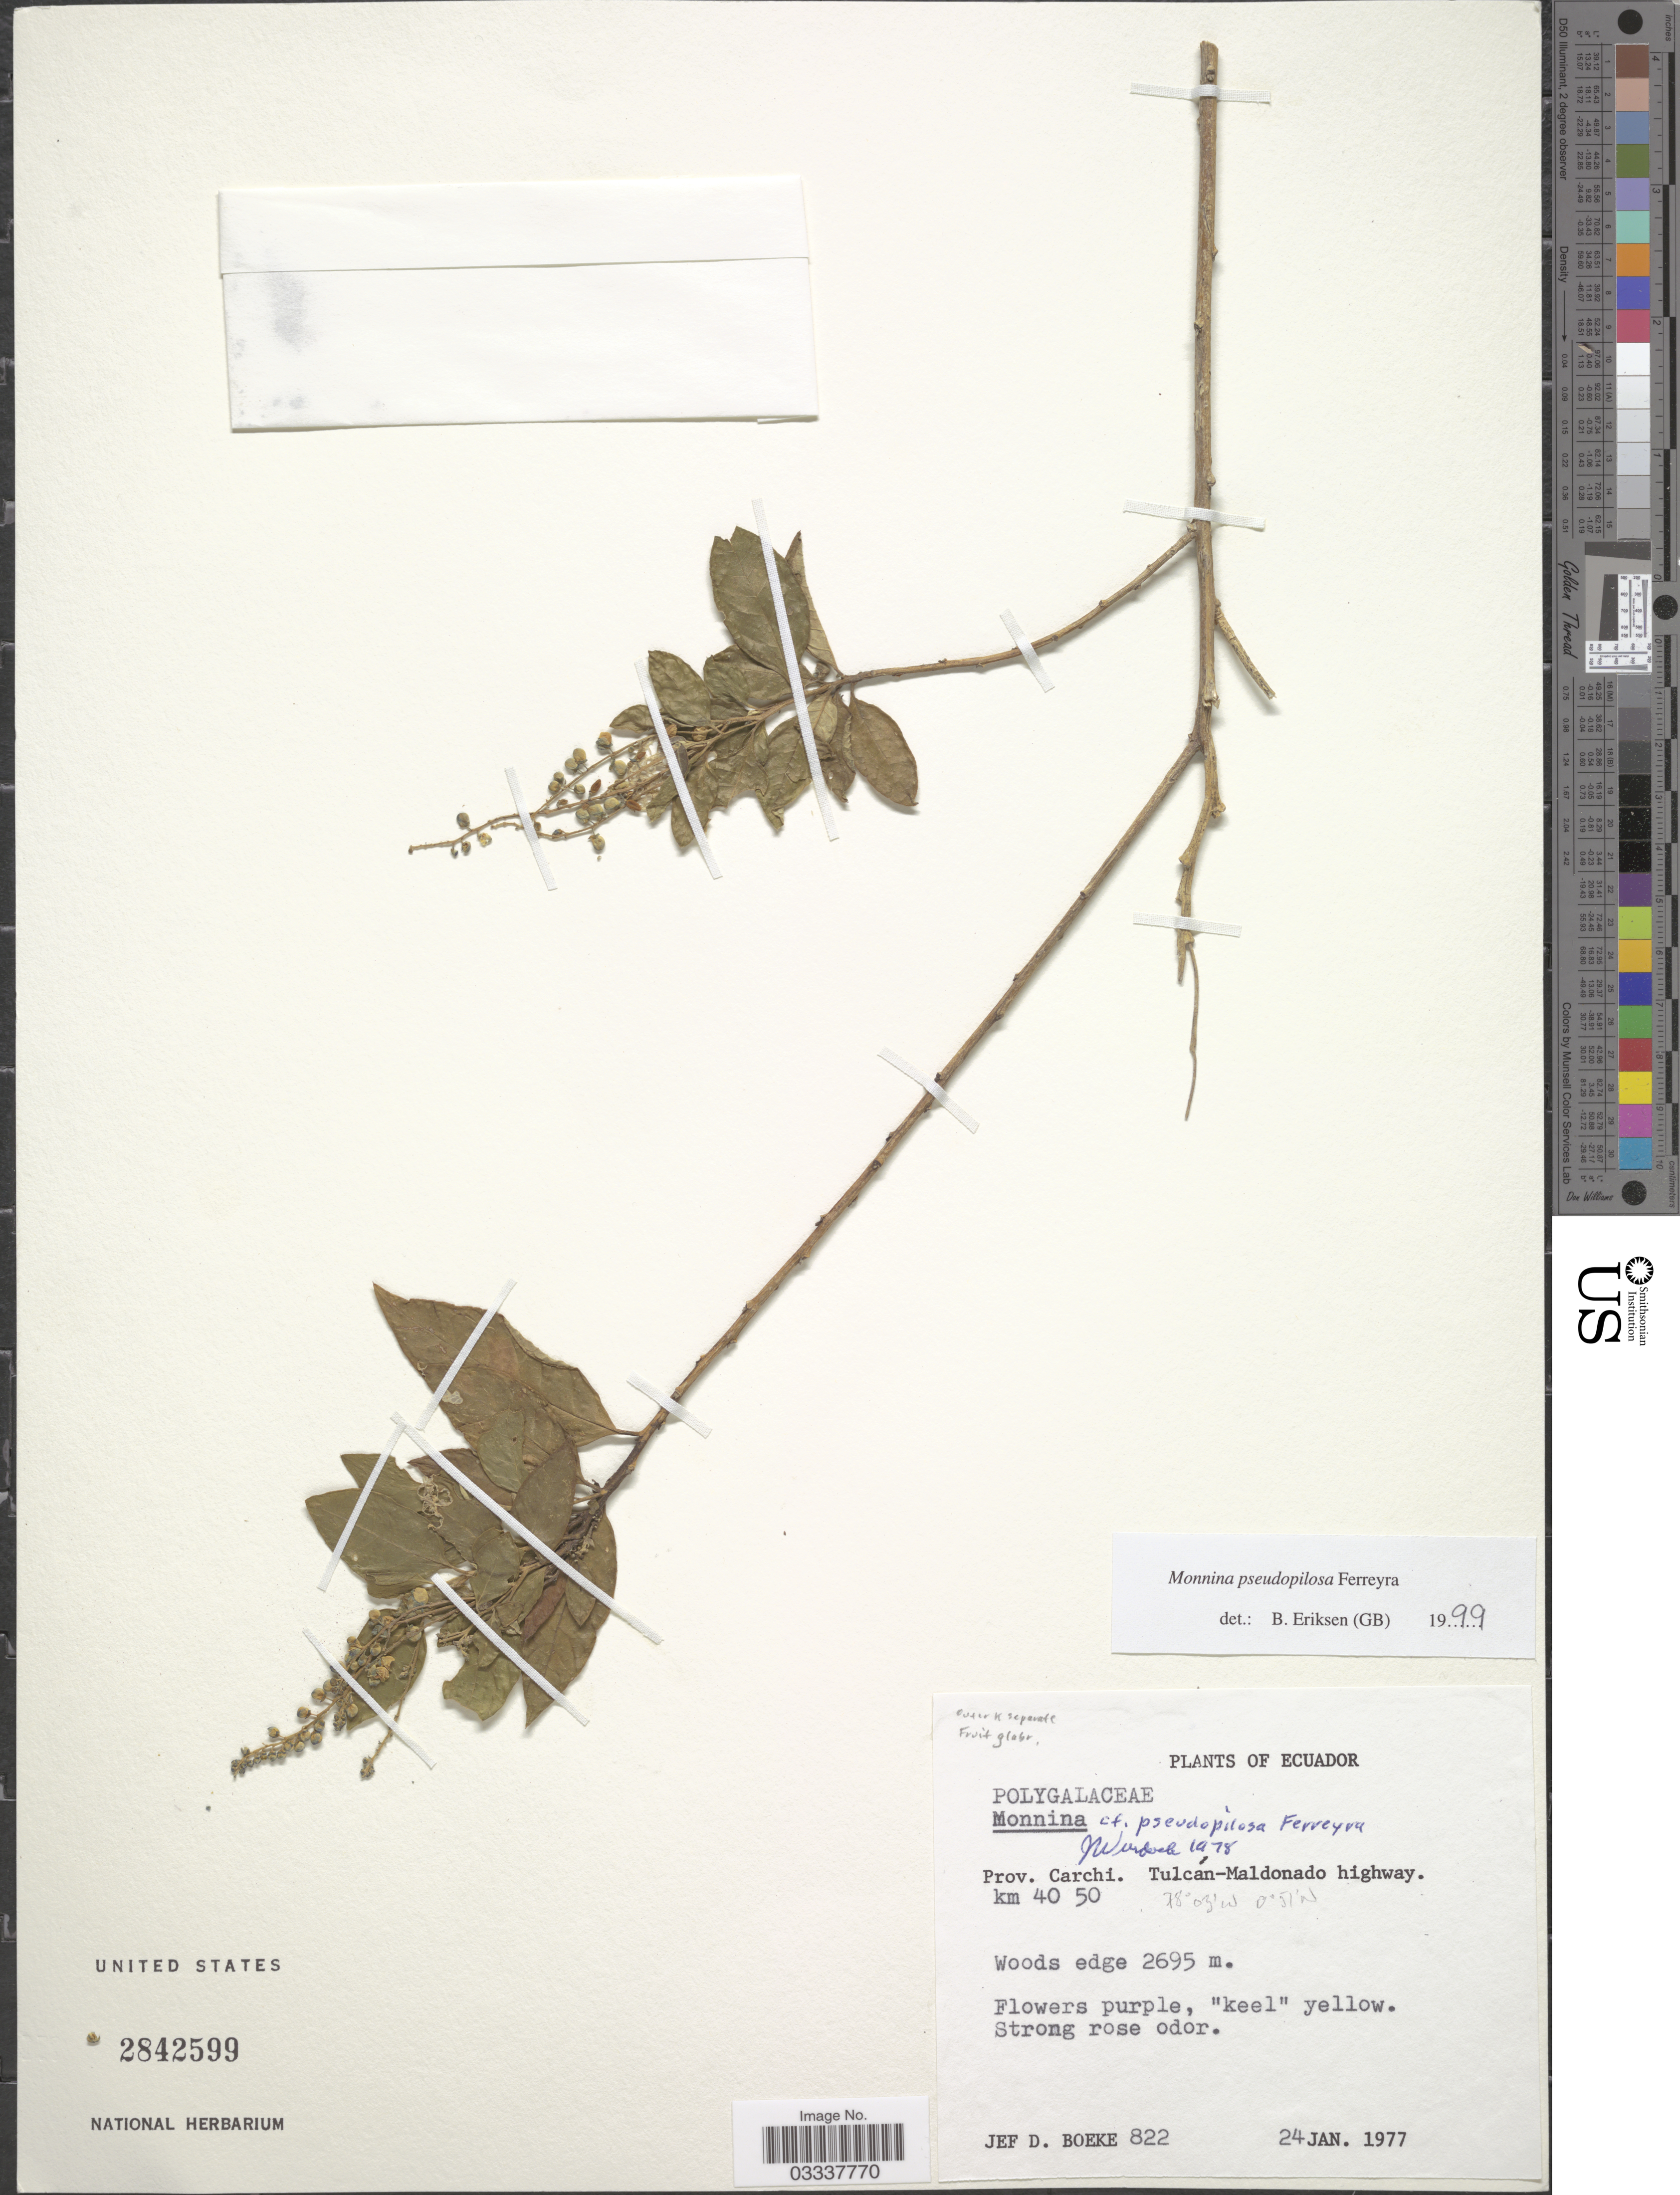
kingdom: Plantae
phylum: Tracheophyta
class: Magnoliopsida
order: Fabales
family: Polygalaceae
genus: Monnina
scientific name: Monnina pseudopilosa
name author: Ferreyra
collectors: J. Boeke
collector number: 822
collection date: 1977-01-24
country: Ecuador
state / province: Carchi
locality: Tulcán-Maldonado highway km 40 50.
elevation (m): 2695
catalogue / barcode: US 2842599